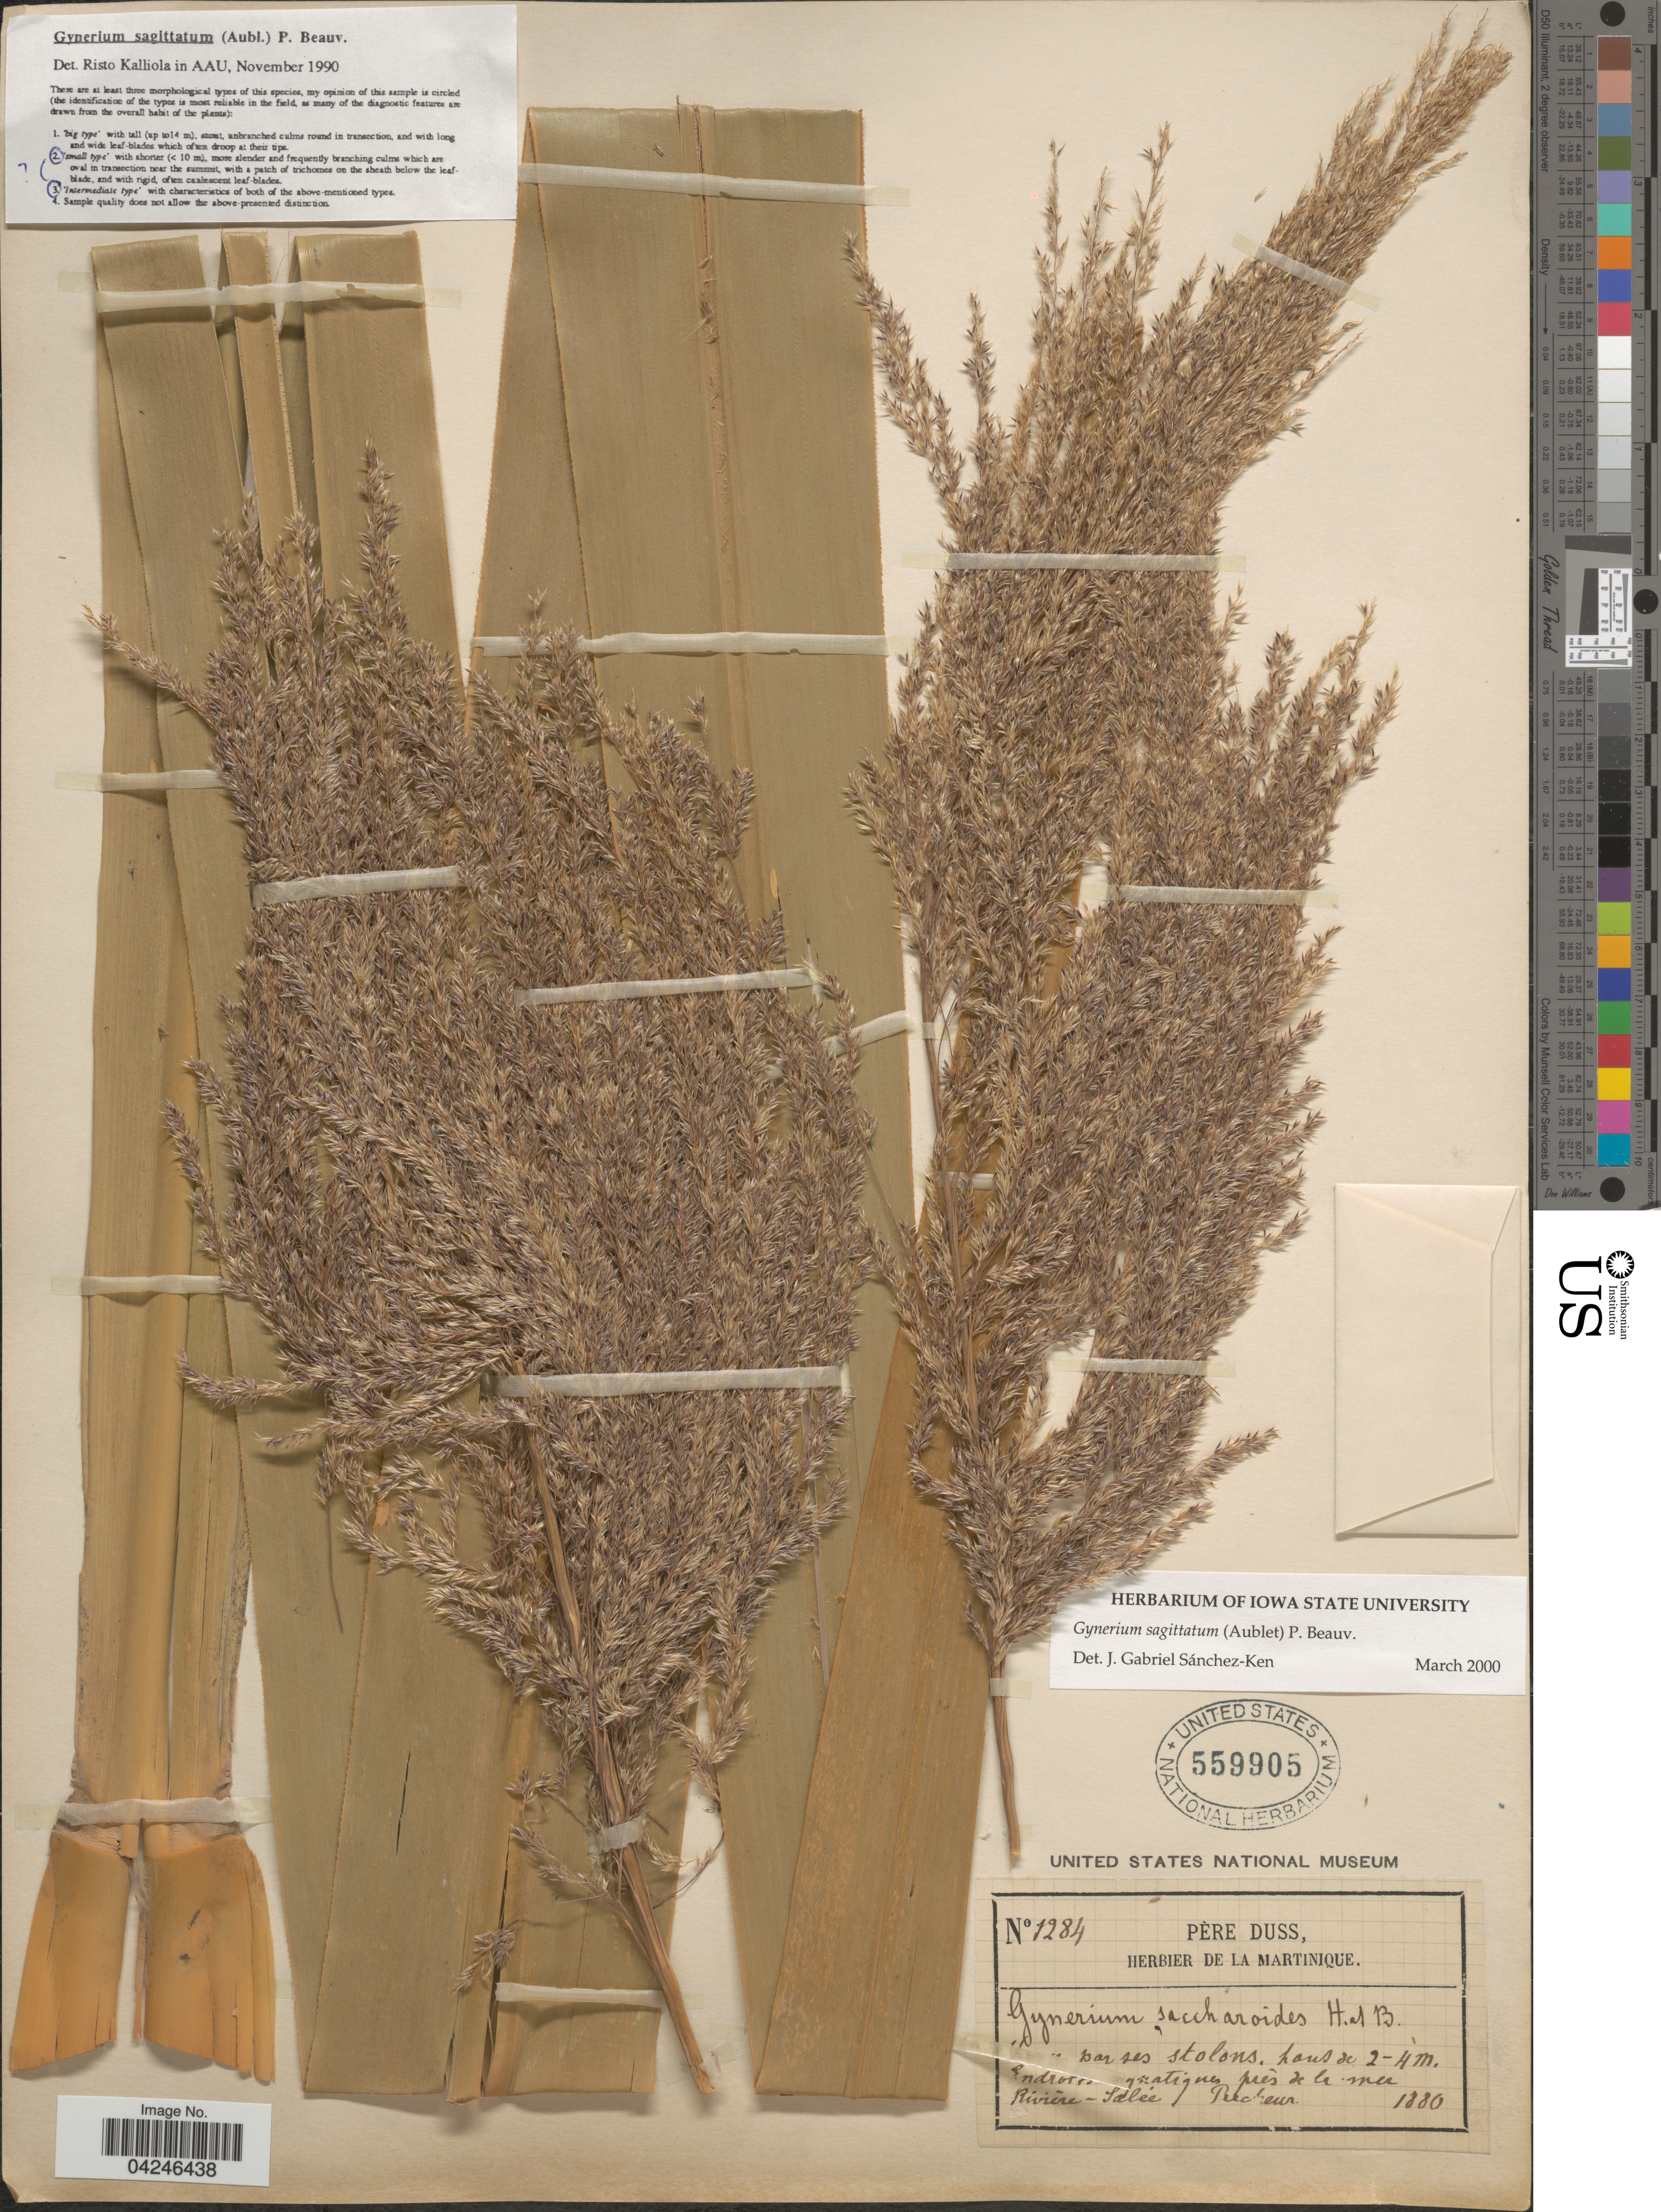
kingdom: Plantae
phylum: Tracheophyta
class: Liliopsida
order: Poales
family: Poaceae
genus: Gynerium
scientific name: Gynerium sagittatum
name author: (Aubl.) P. Beauv.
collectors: Père Duss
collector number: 1284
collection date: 1880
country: Martinique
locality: Endroits aquatignes près de la mer Rivière-Salée. Pecheur.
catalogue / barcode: US 559905